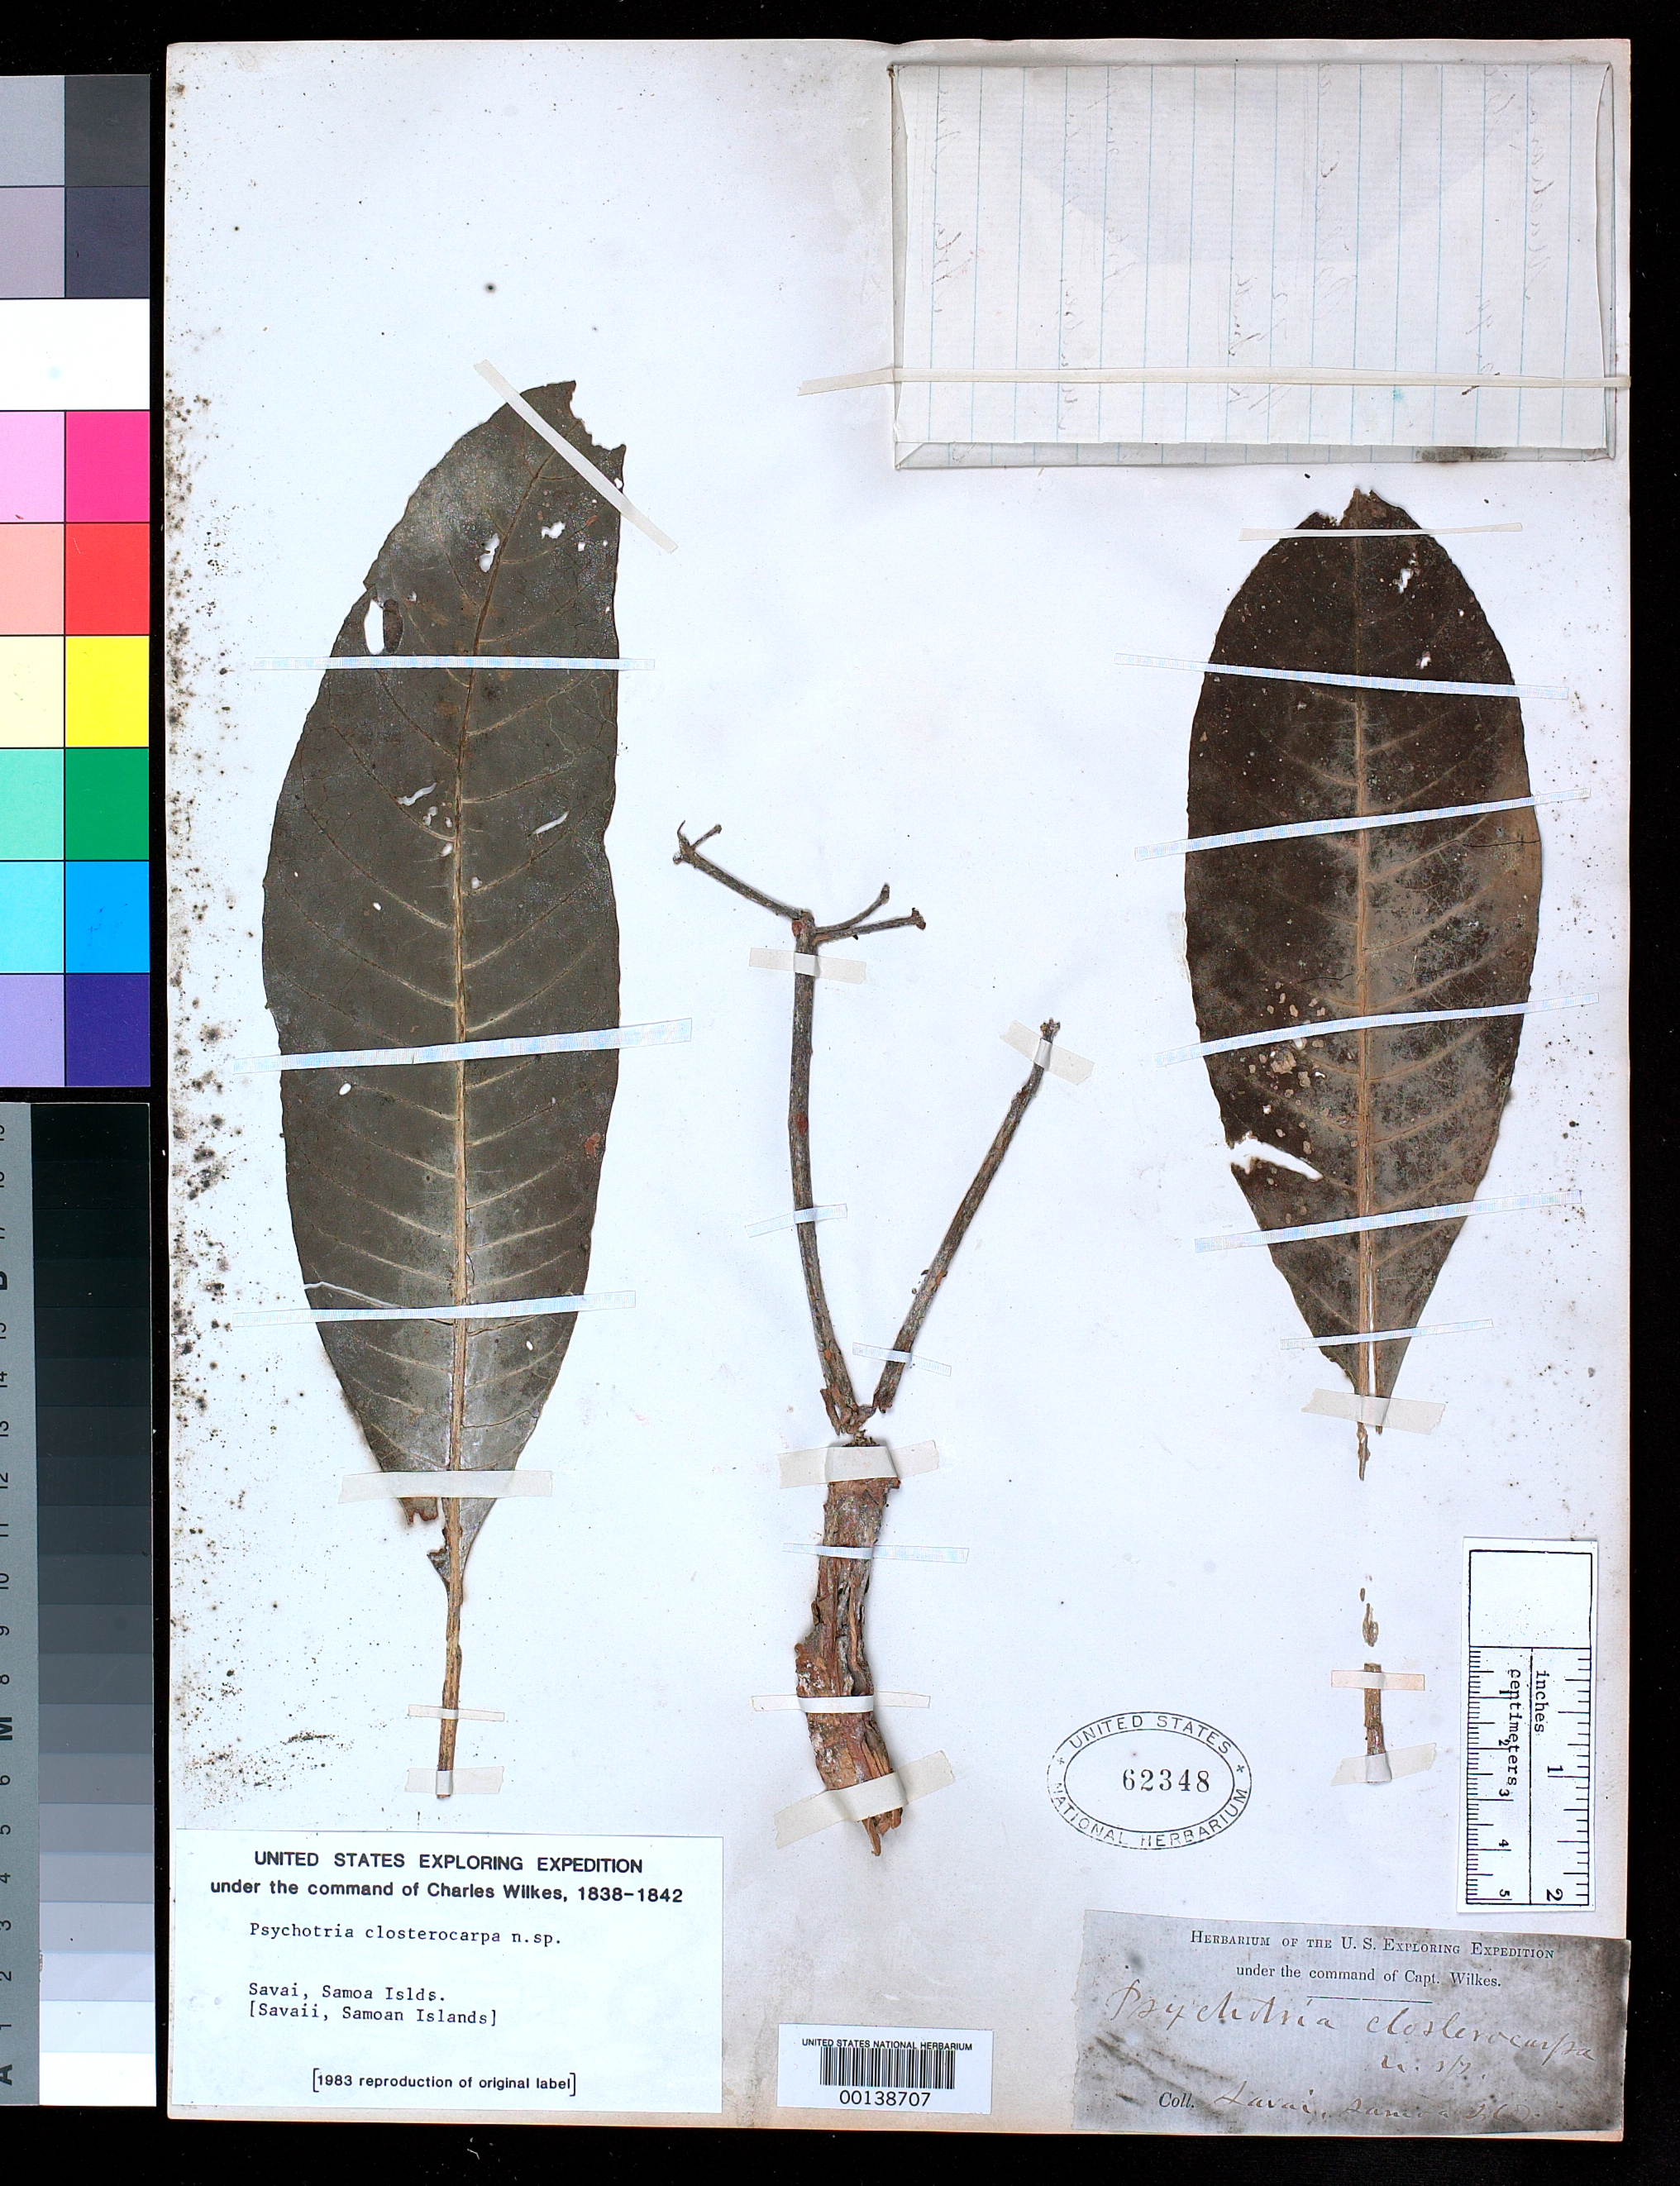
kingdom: Plantae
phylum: Tracheophyta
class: Magnoliopsida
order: Gentianales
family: Rubiaceae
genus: Psychotria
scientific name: Psychotria closterocarpa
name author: A. Gray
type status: Holotype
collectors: Wilkes Explor. Exped.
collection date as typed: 1838 to -- --- 1842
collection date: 1838/1842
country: Samoa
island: Savai'i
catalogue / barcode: US 62348